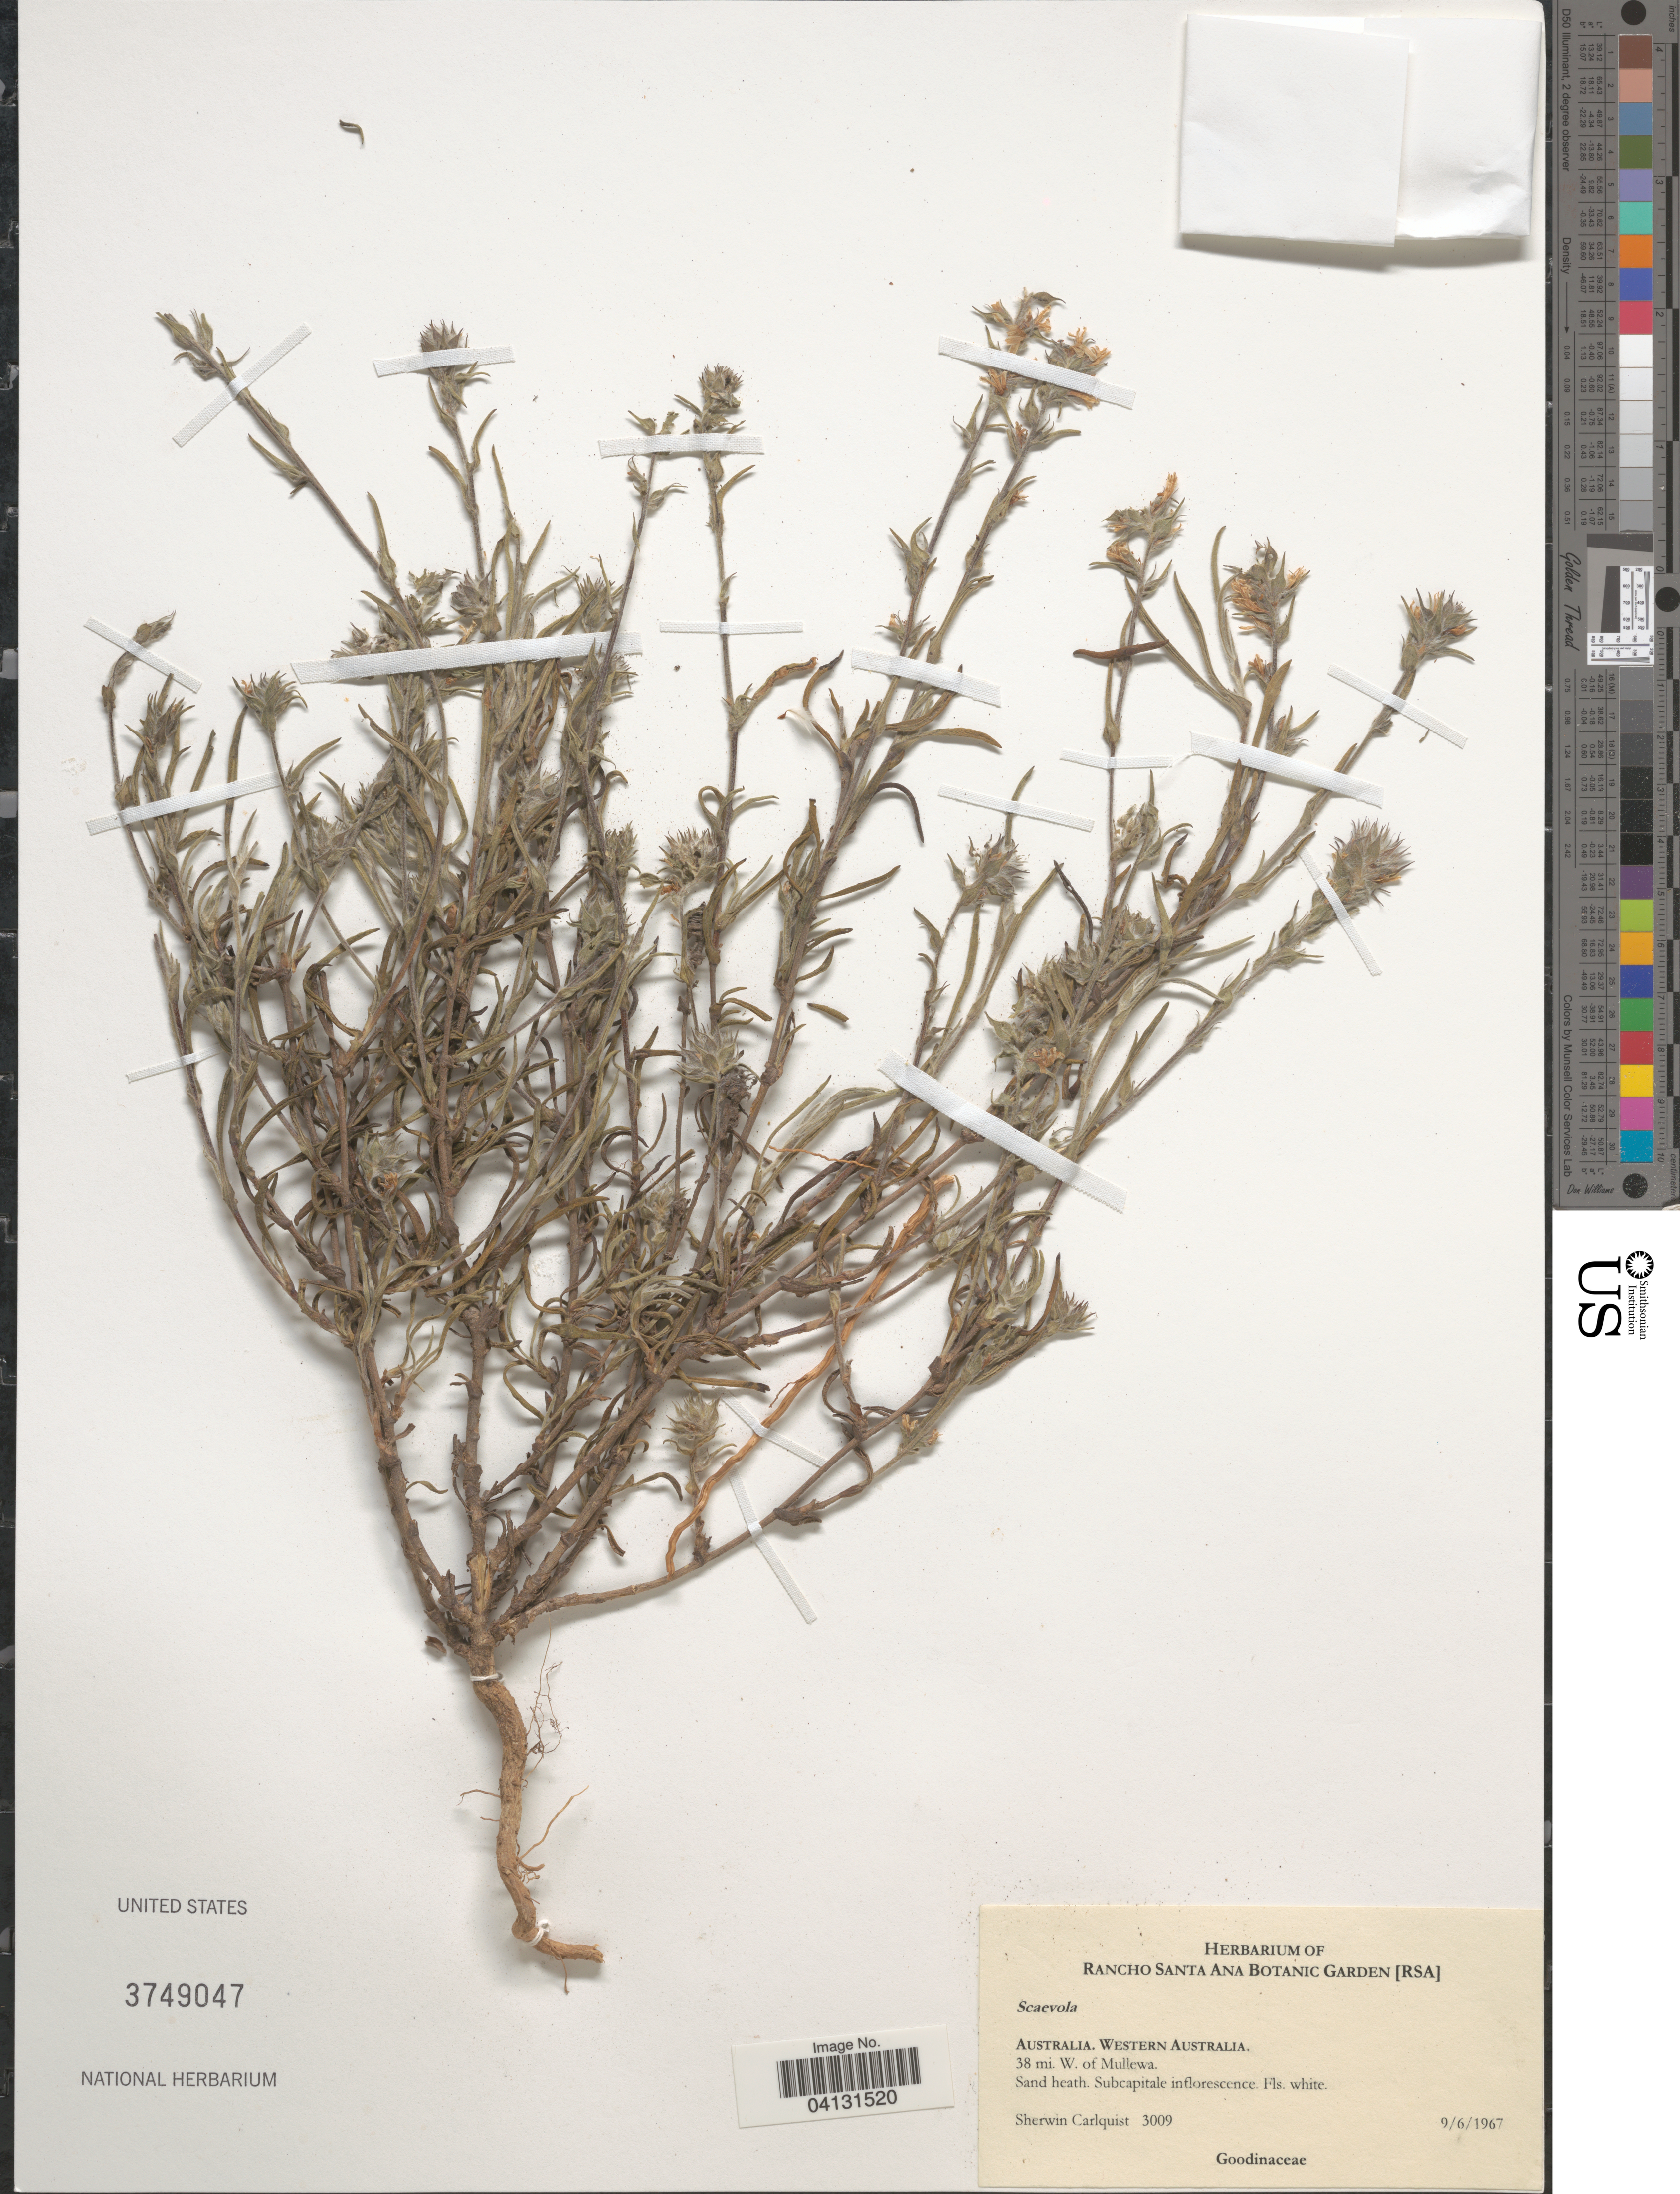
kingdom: Plantae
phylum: Tracheophyta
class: Magnoliopsida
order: Asterales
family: Goodeniaceae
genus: Scaevola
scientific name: Scaevola sp.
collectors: S. Carlquist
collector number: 3009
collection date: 1967-06-09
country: Australia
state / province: Western Australia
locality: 38 mi. W. of Mullewa.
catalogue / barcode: US 3749047